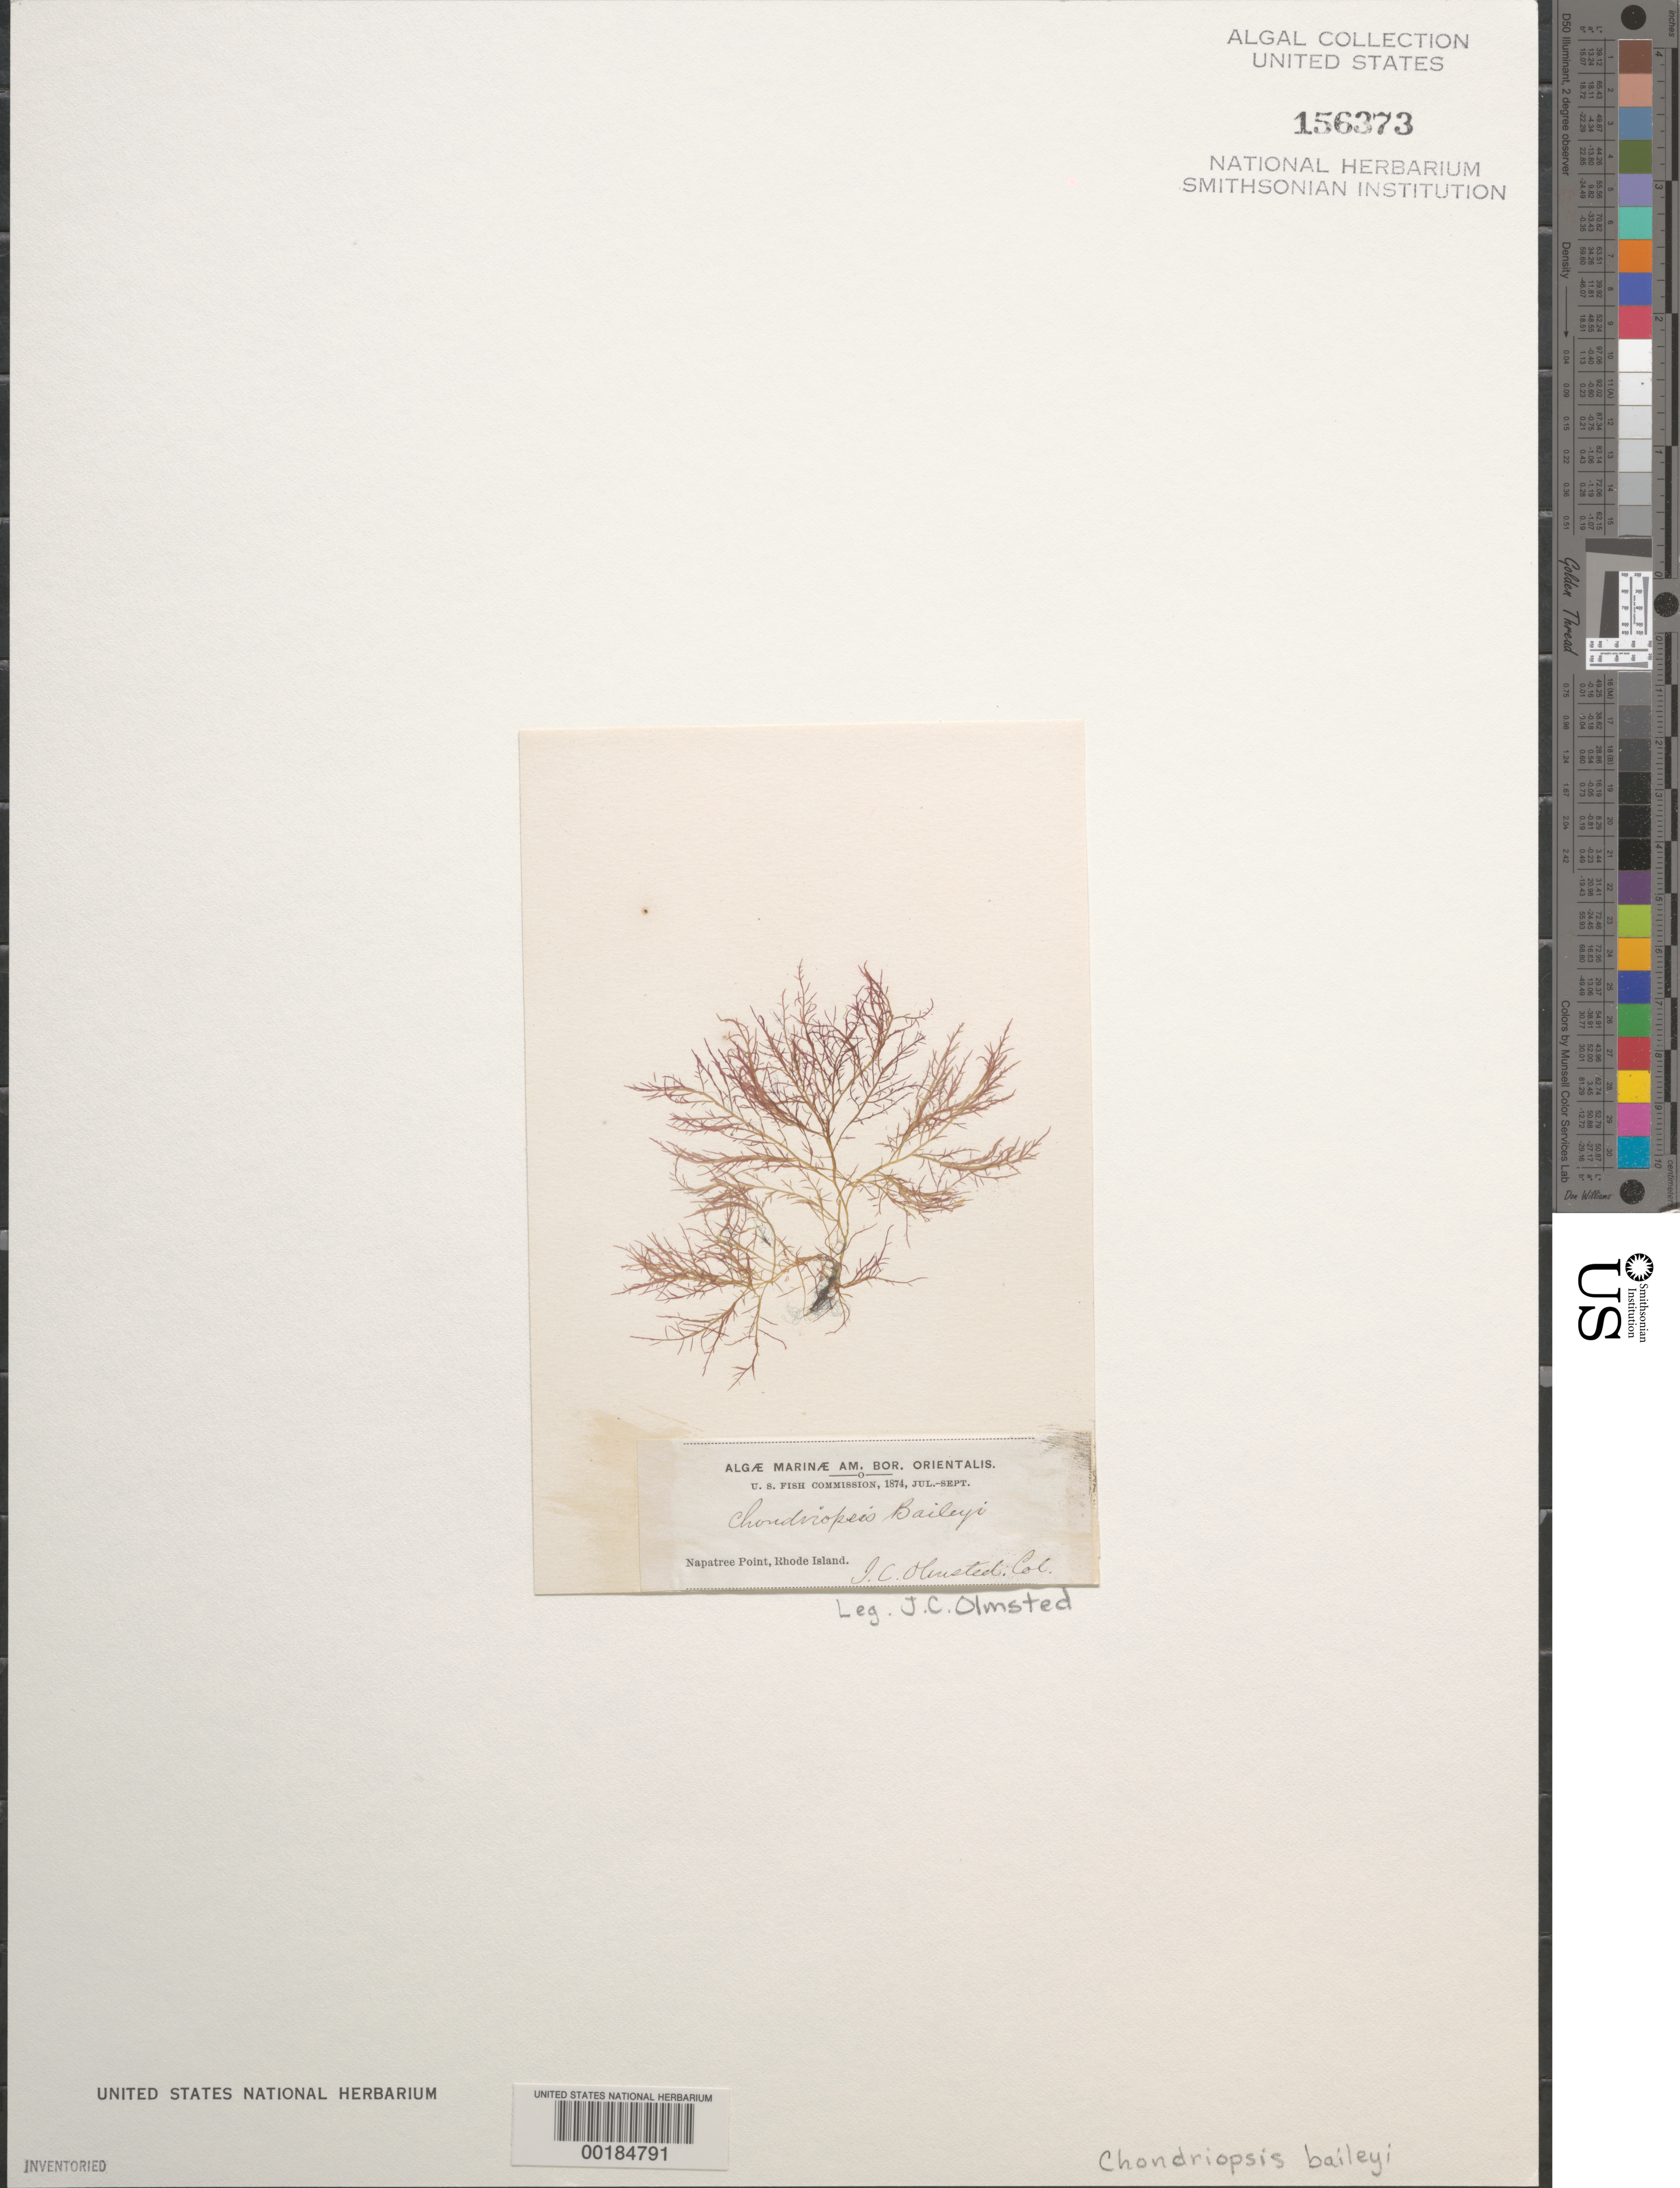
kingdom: Plantae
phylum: Rhodophyta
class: Florideophyceae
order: Ceramiales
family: Rhodomelaceae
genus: Chondriopsis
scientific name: Chondriopsis baileyi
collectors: J. Olmsted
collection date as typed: Jul 1874 TO -- Sep 1874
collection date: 1874-07/1874-09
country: United States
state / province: Rhode Island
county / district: Washington County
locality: Napatree Point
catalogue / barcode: US 156373